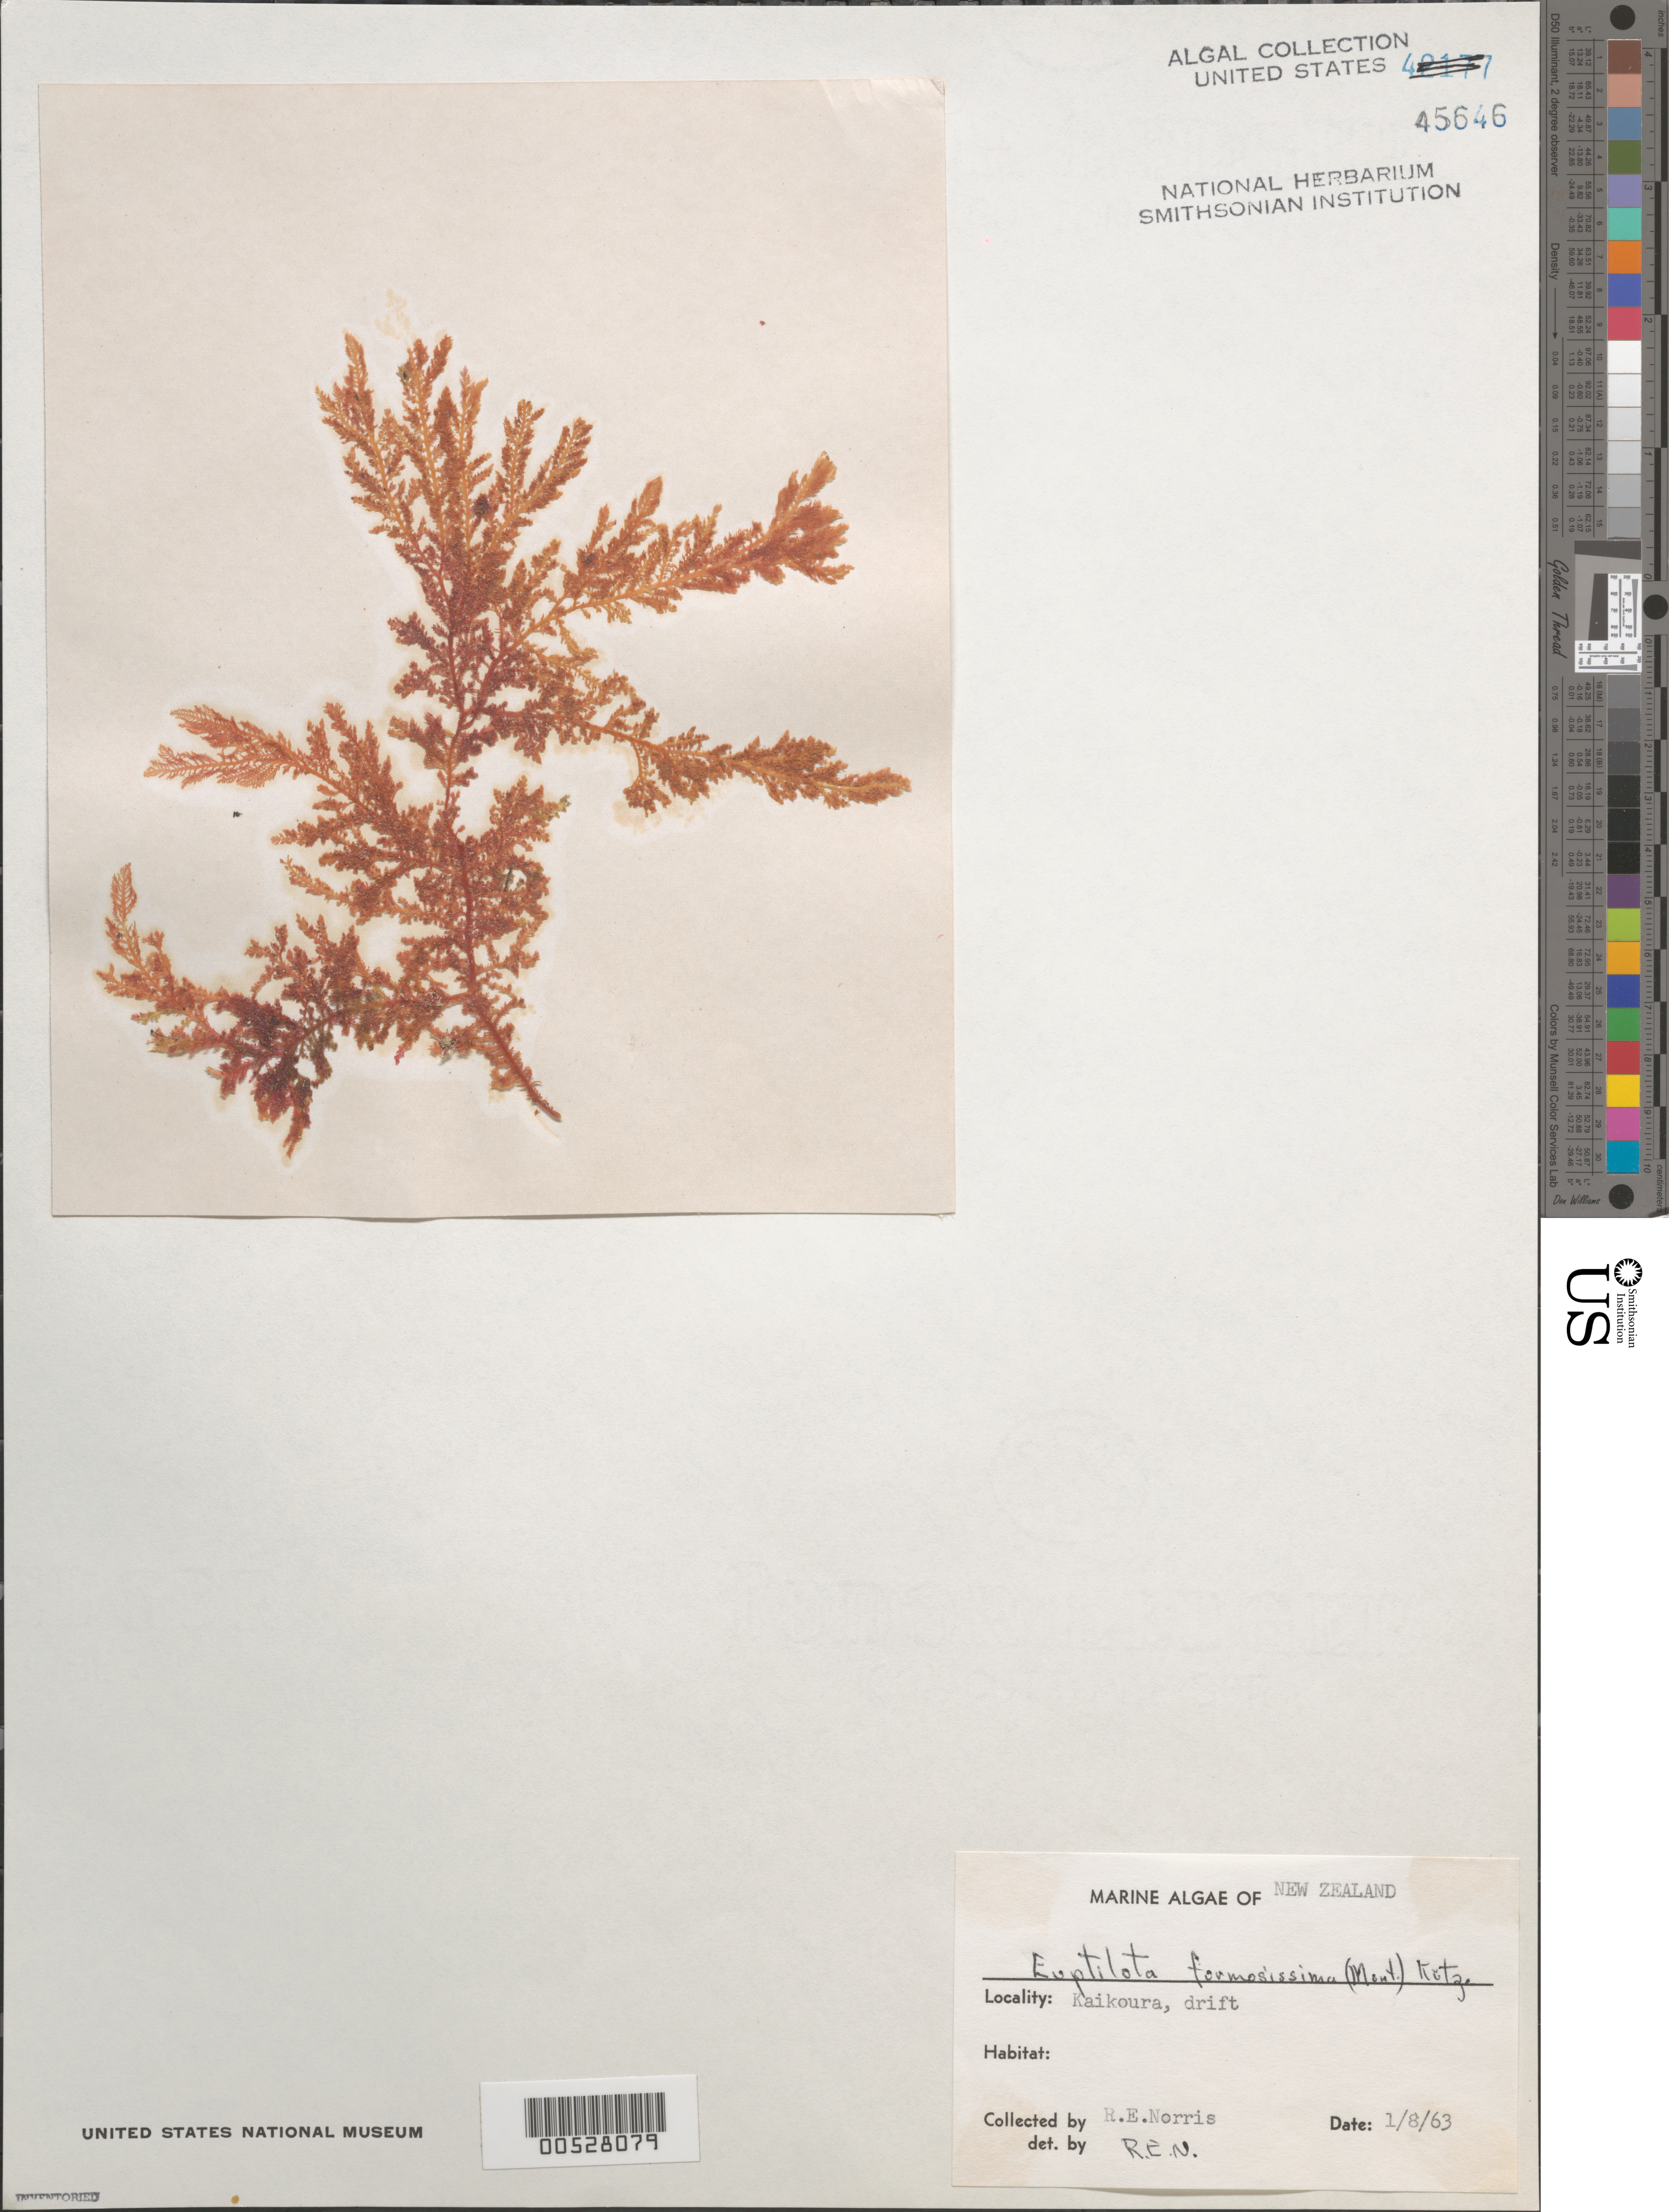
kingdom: Plantae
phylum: Rhodophyta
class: Florideophyceae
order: Ceramiales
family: Callithamniaceae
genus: Euptilota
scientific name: Euptilota formosissima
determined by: Norris, R. E.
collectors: R. E. Norris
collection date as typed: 08 Jan 1963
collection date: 1963-01-08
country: New Zealand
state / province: Canterbury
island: South Island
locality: Kaikoura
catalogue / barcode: US 45646